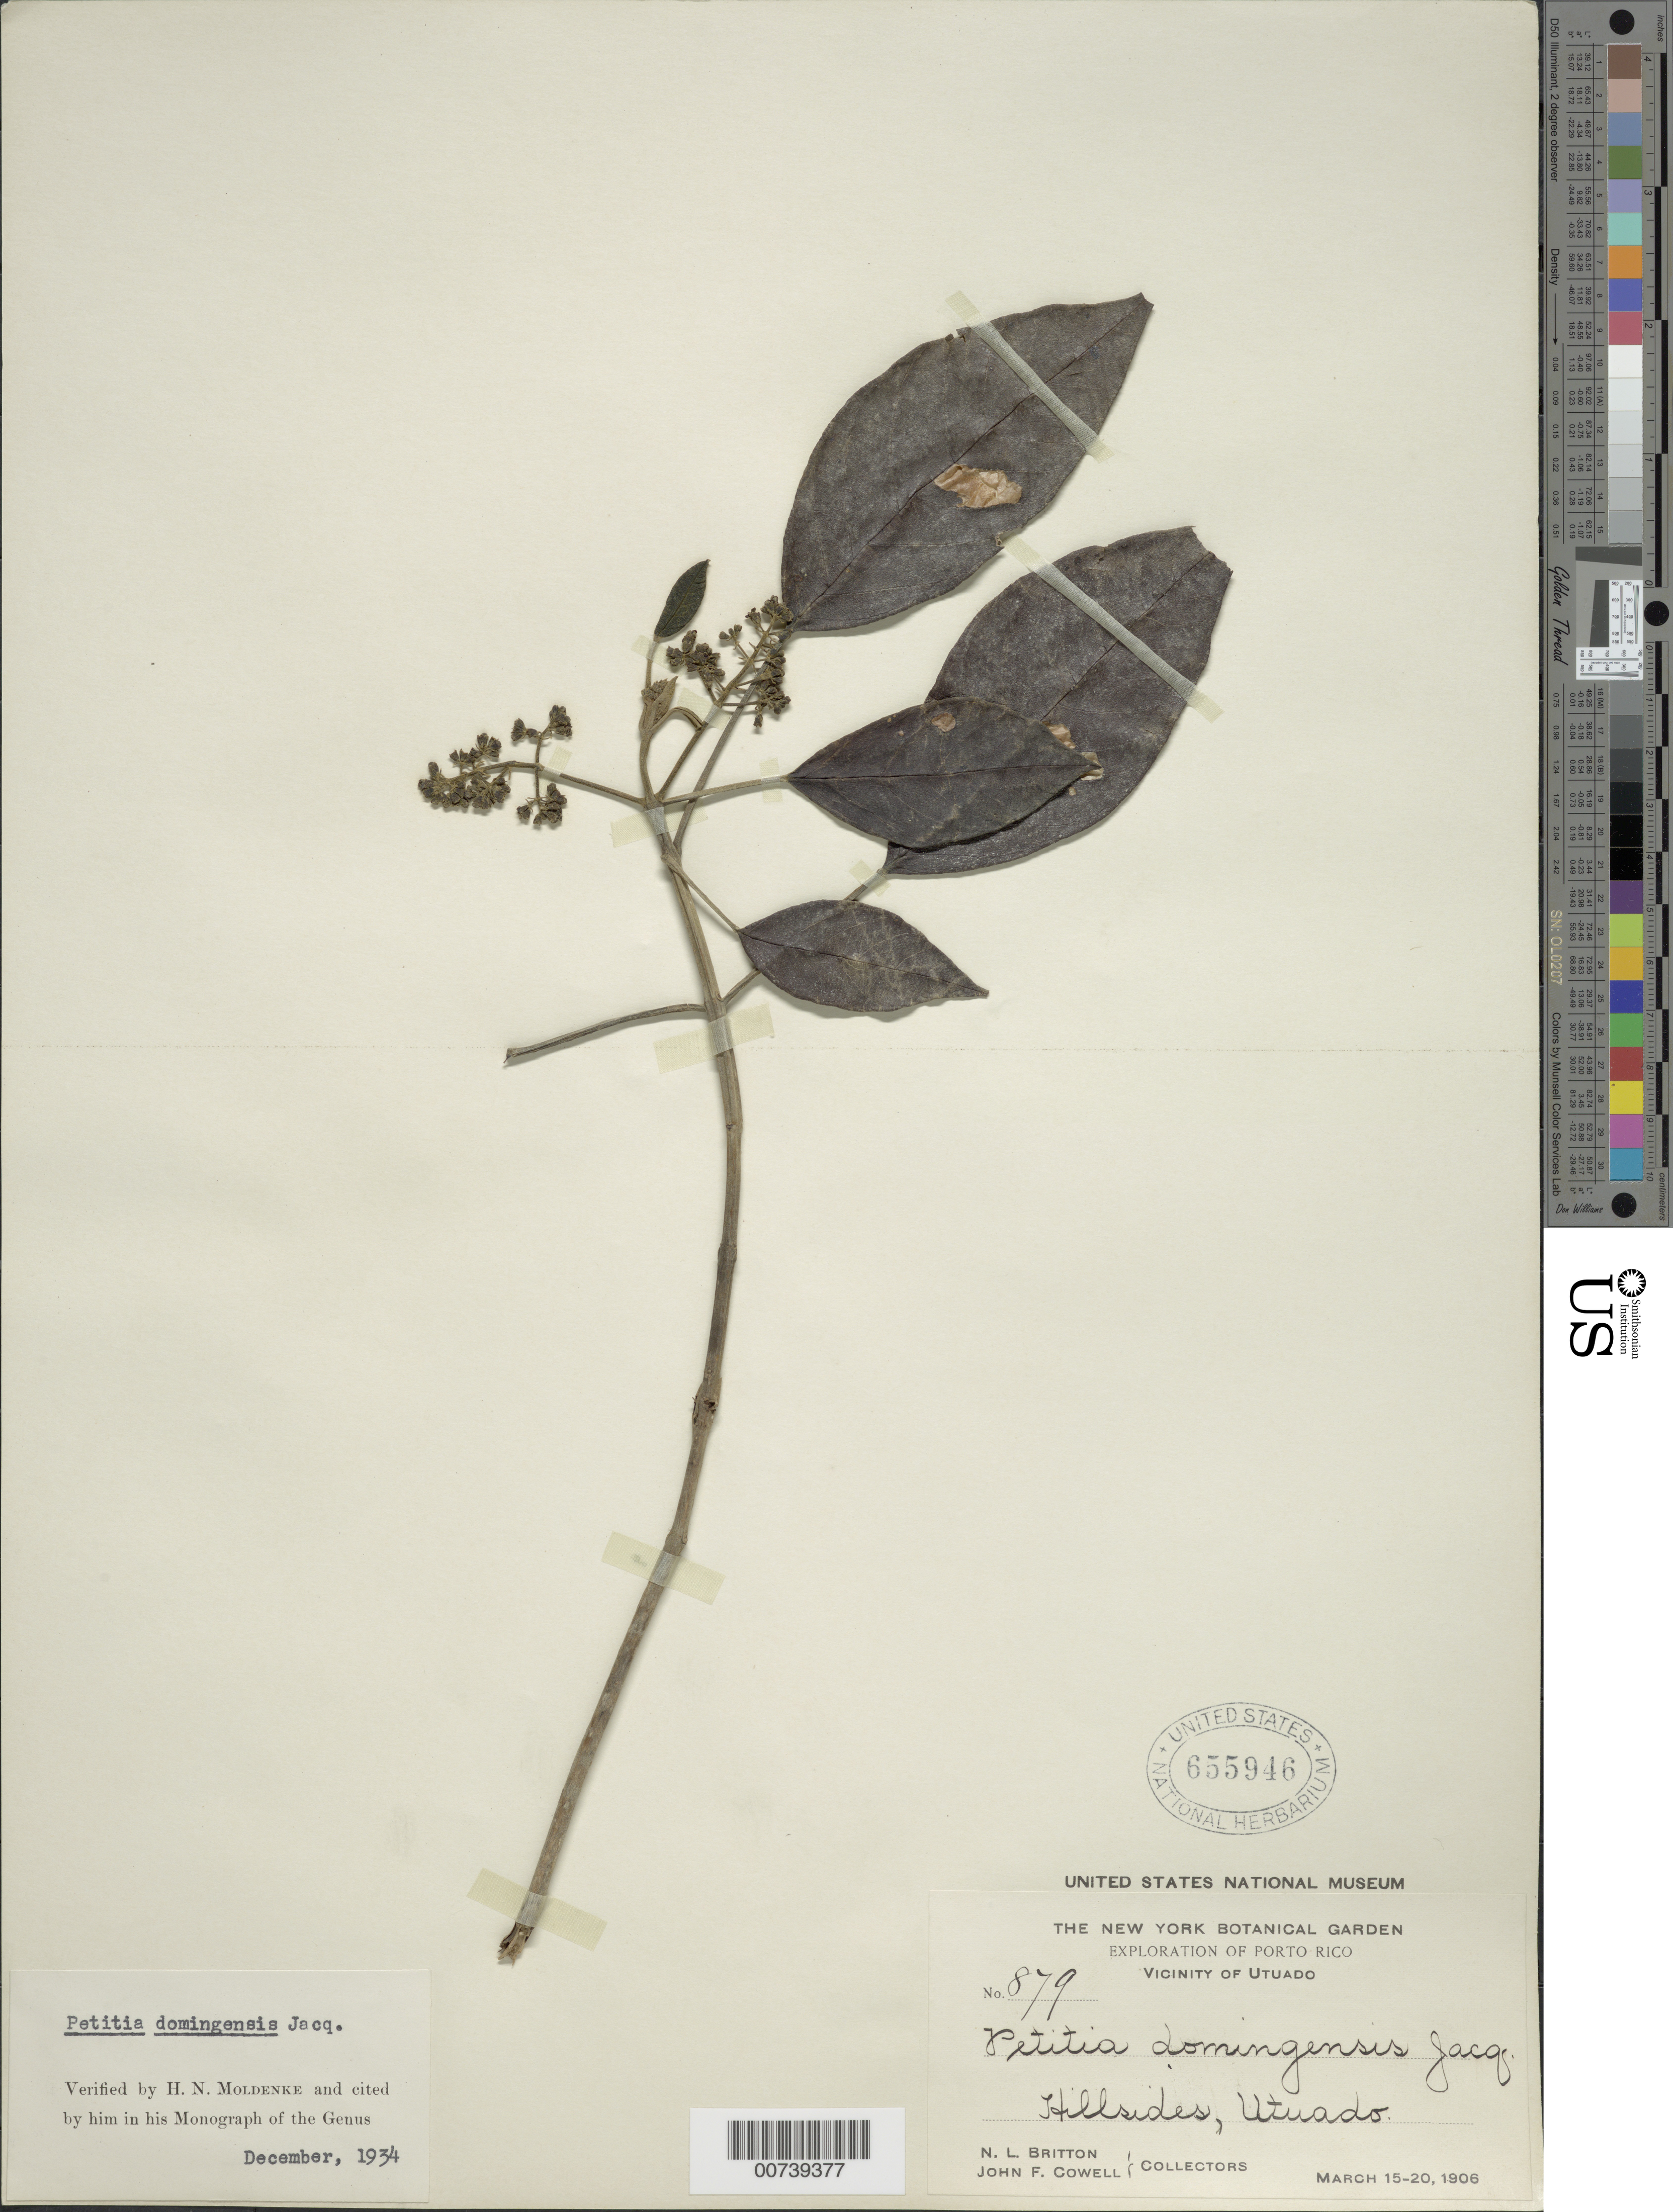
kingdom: Plantae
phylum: Tracheophyta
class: Magnoliopsida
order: Lamiales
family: Lamiaceae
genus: Petitia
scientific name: Petitia domingensis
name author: Jacq.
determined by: Moldenke, H. N.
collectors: N. Britton & J. F. Cowell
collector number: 879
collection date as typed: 15 Mar 1906 to 20 Mar 1906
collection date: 1906-03-15/1906-03-20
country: Puerto Rico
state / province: Utuado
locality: Utuado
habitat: Hillsides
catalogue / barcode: US 655946